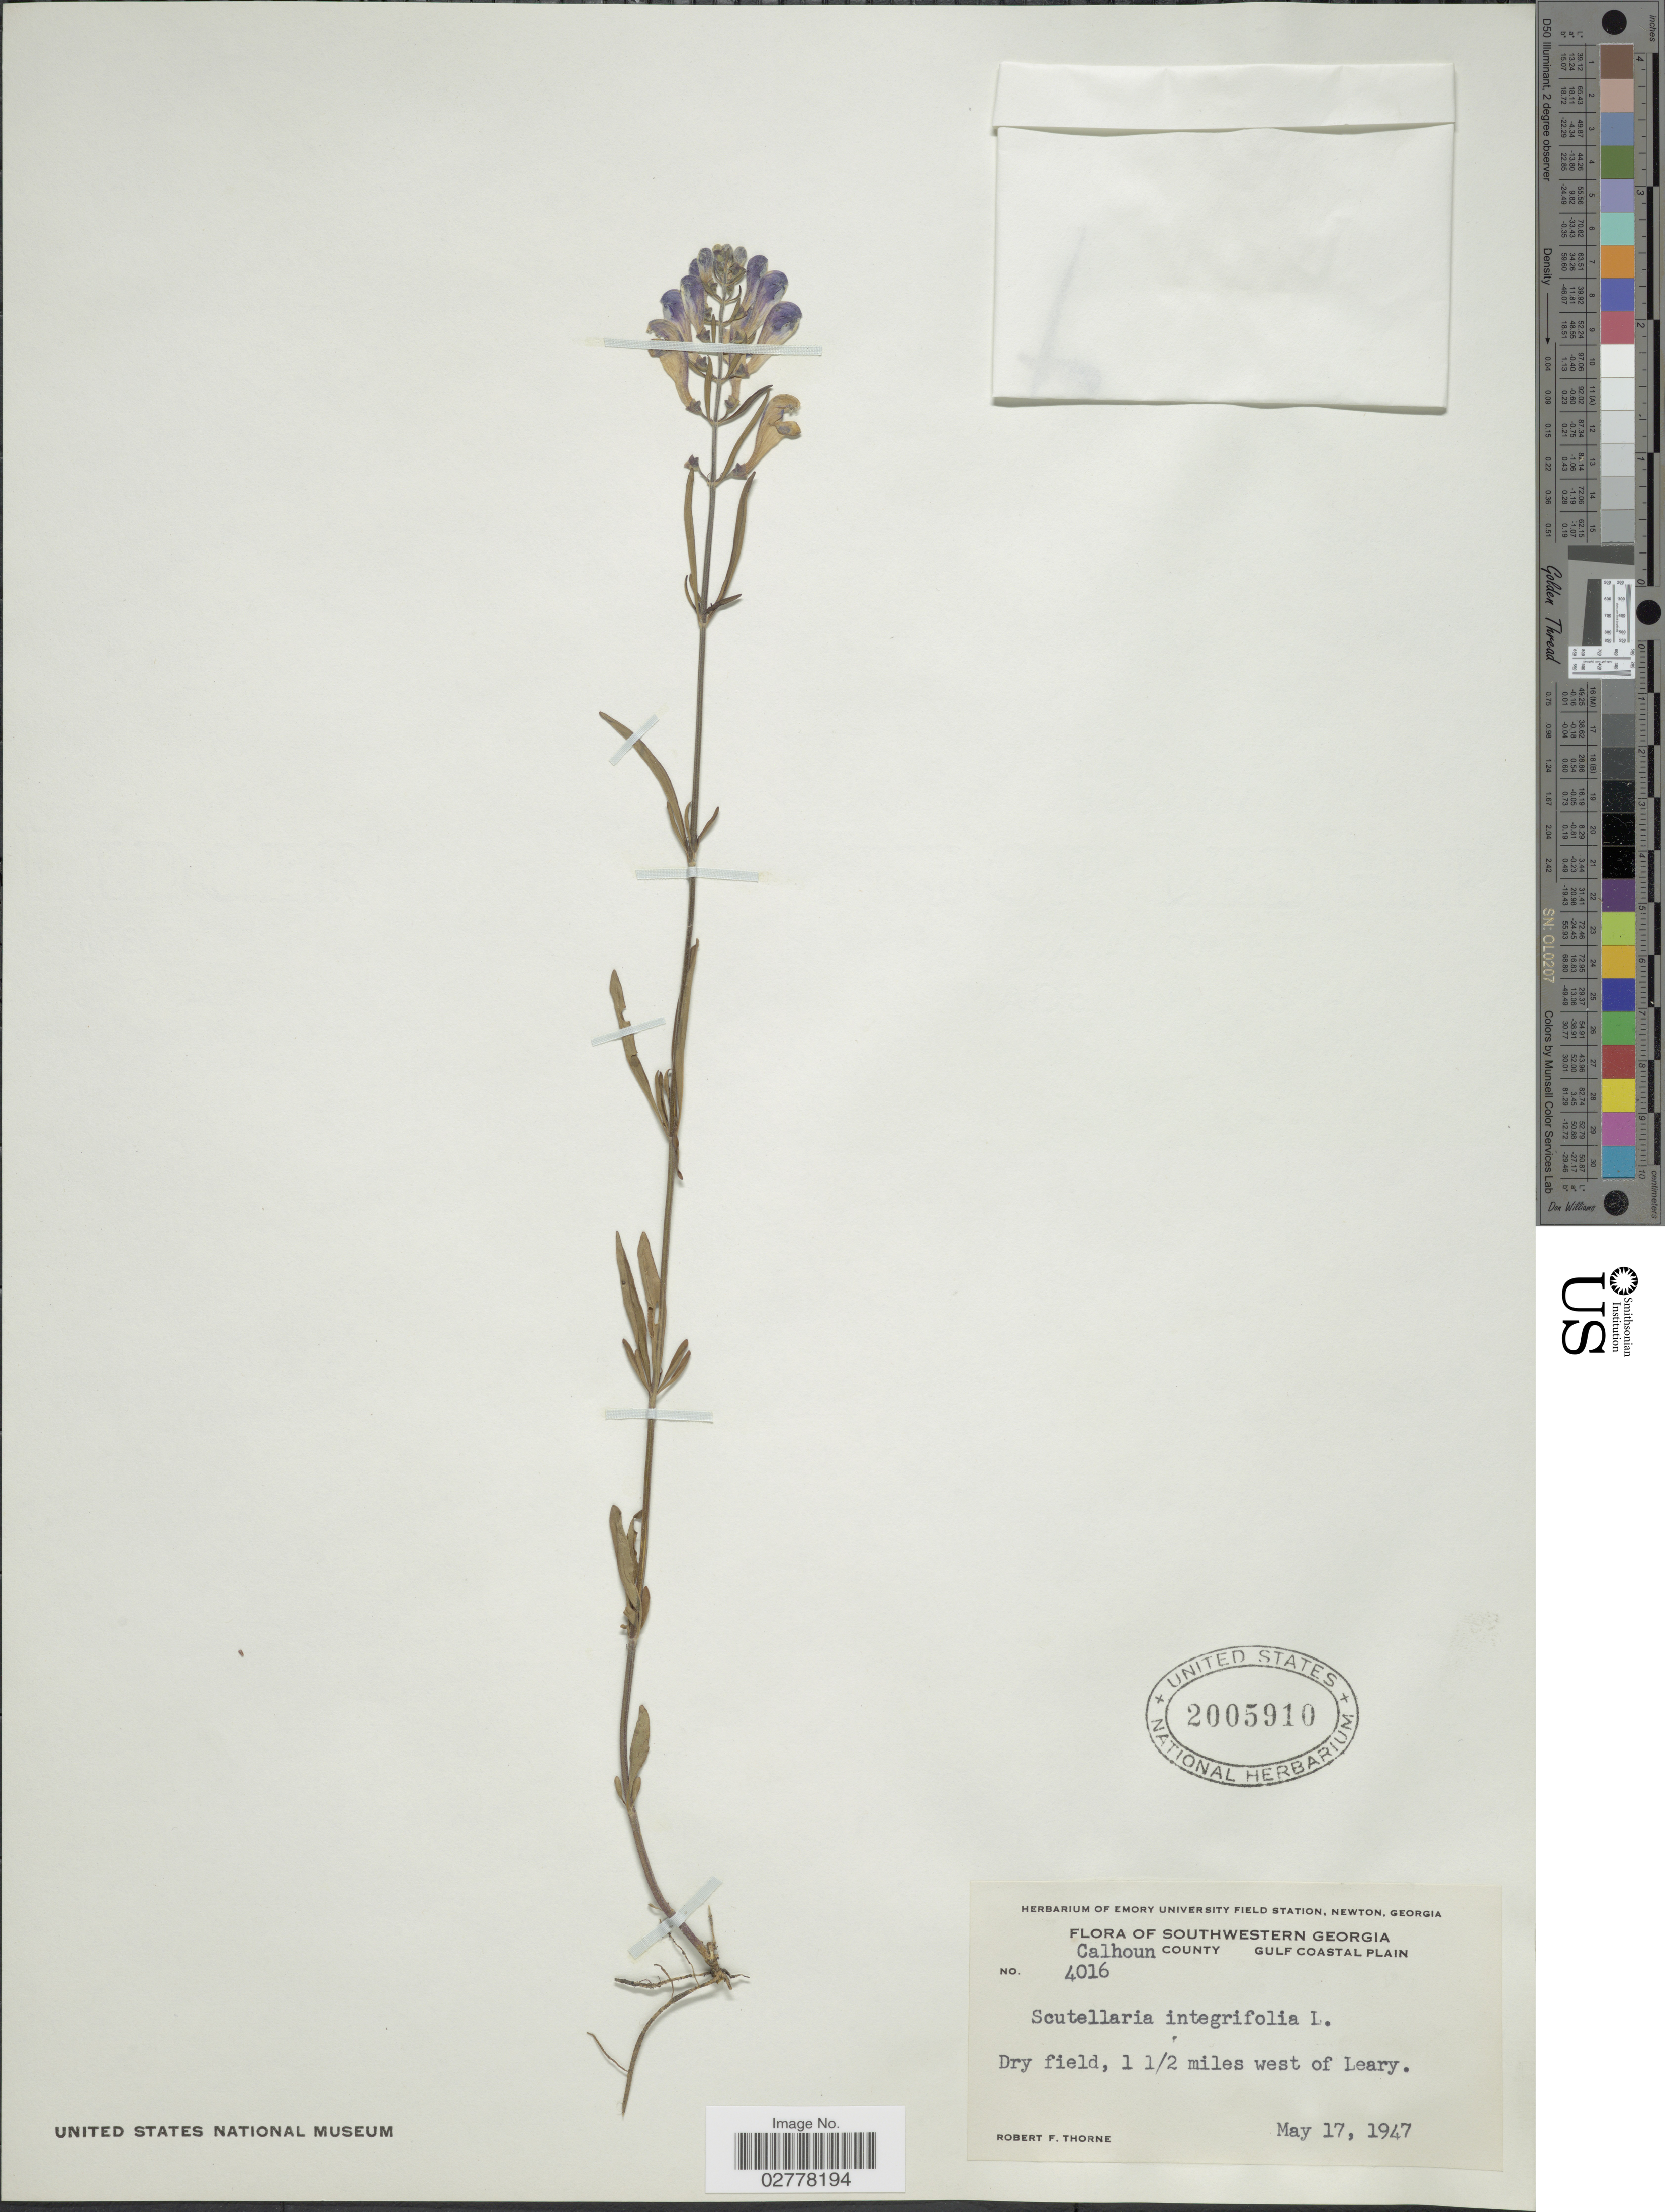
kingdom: Plantae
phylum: Tracheophyta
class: Magnoliopsida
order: Lamiales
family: Lamiaceae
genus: Scutellaria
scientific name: Scutellaria integrifolia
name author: L.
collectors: R. F. Thorne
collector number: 4016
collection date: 1947-05-17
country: United States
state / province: Georgia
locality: Southwestern Georgia. Calhoun County. Gulf Coastal Plain. Dry field, 1 ½ miles west of Leary.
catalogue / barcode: US 2005910